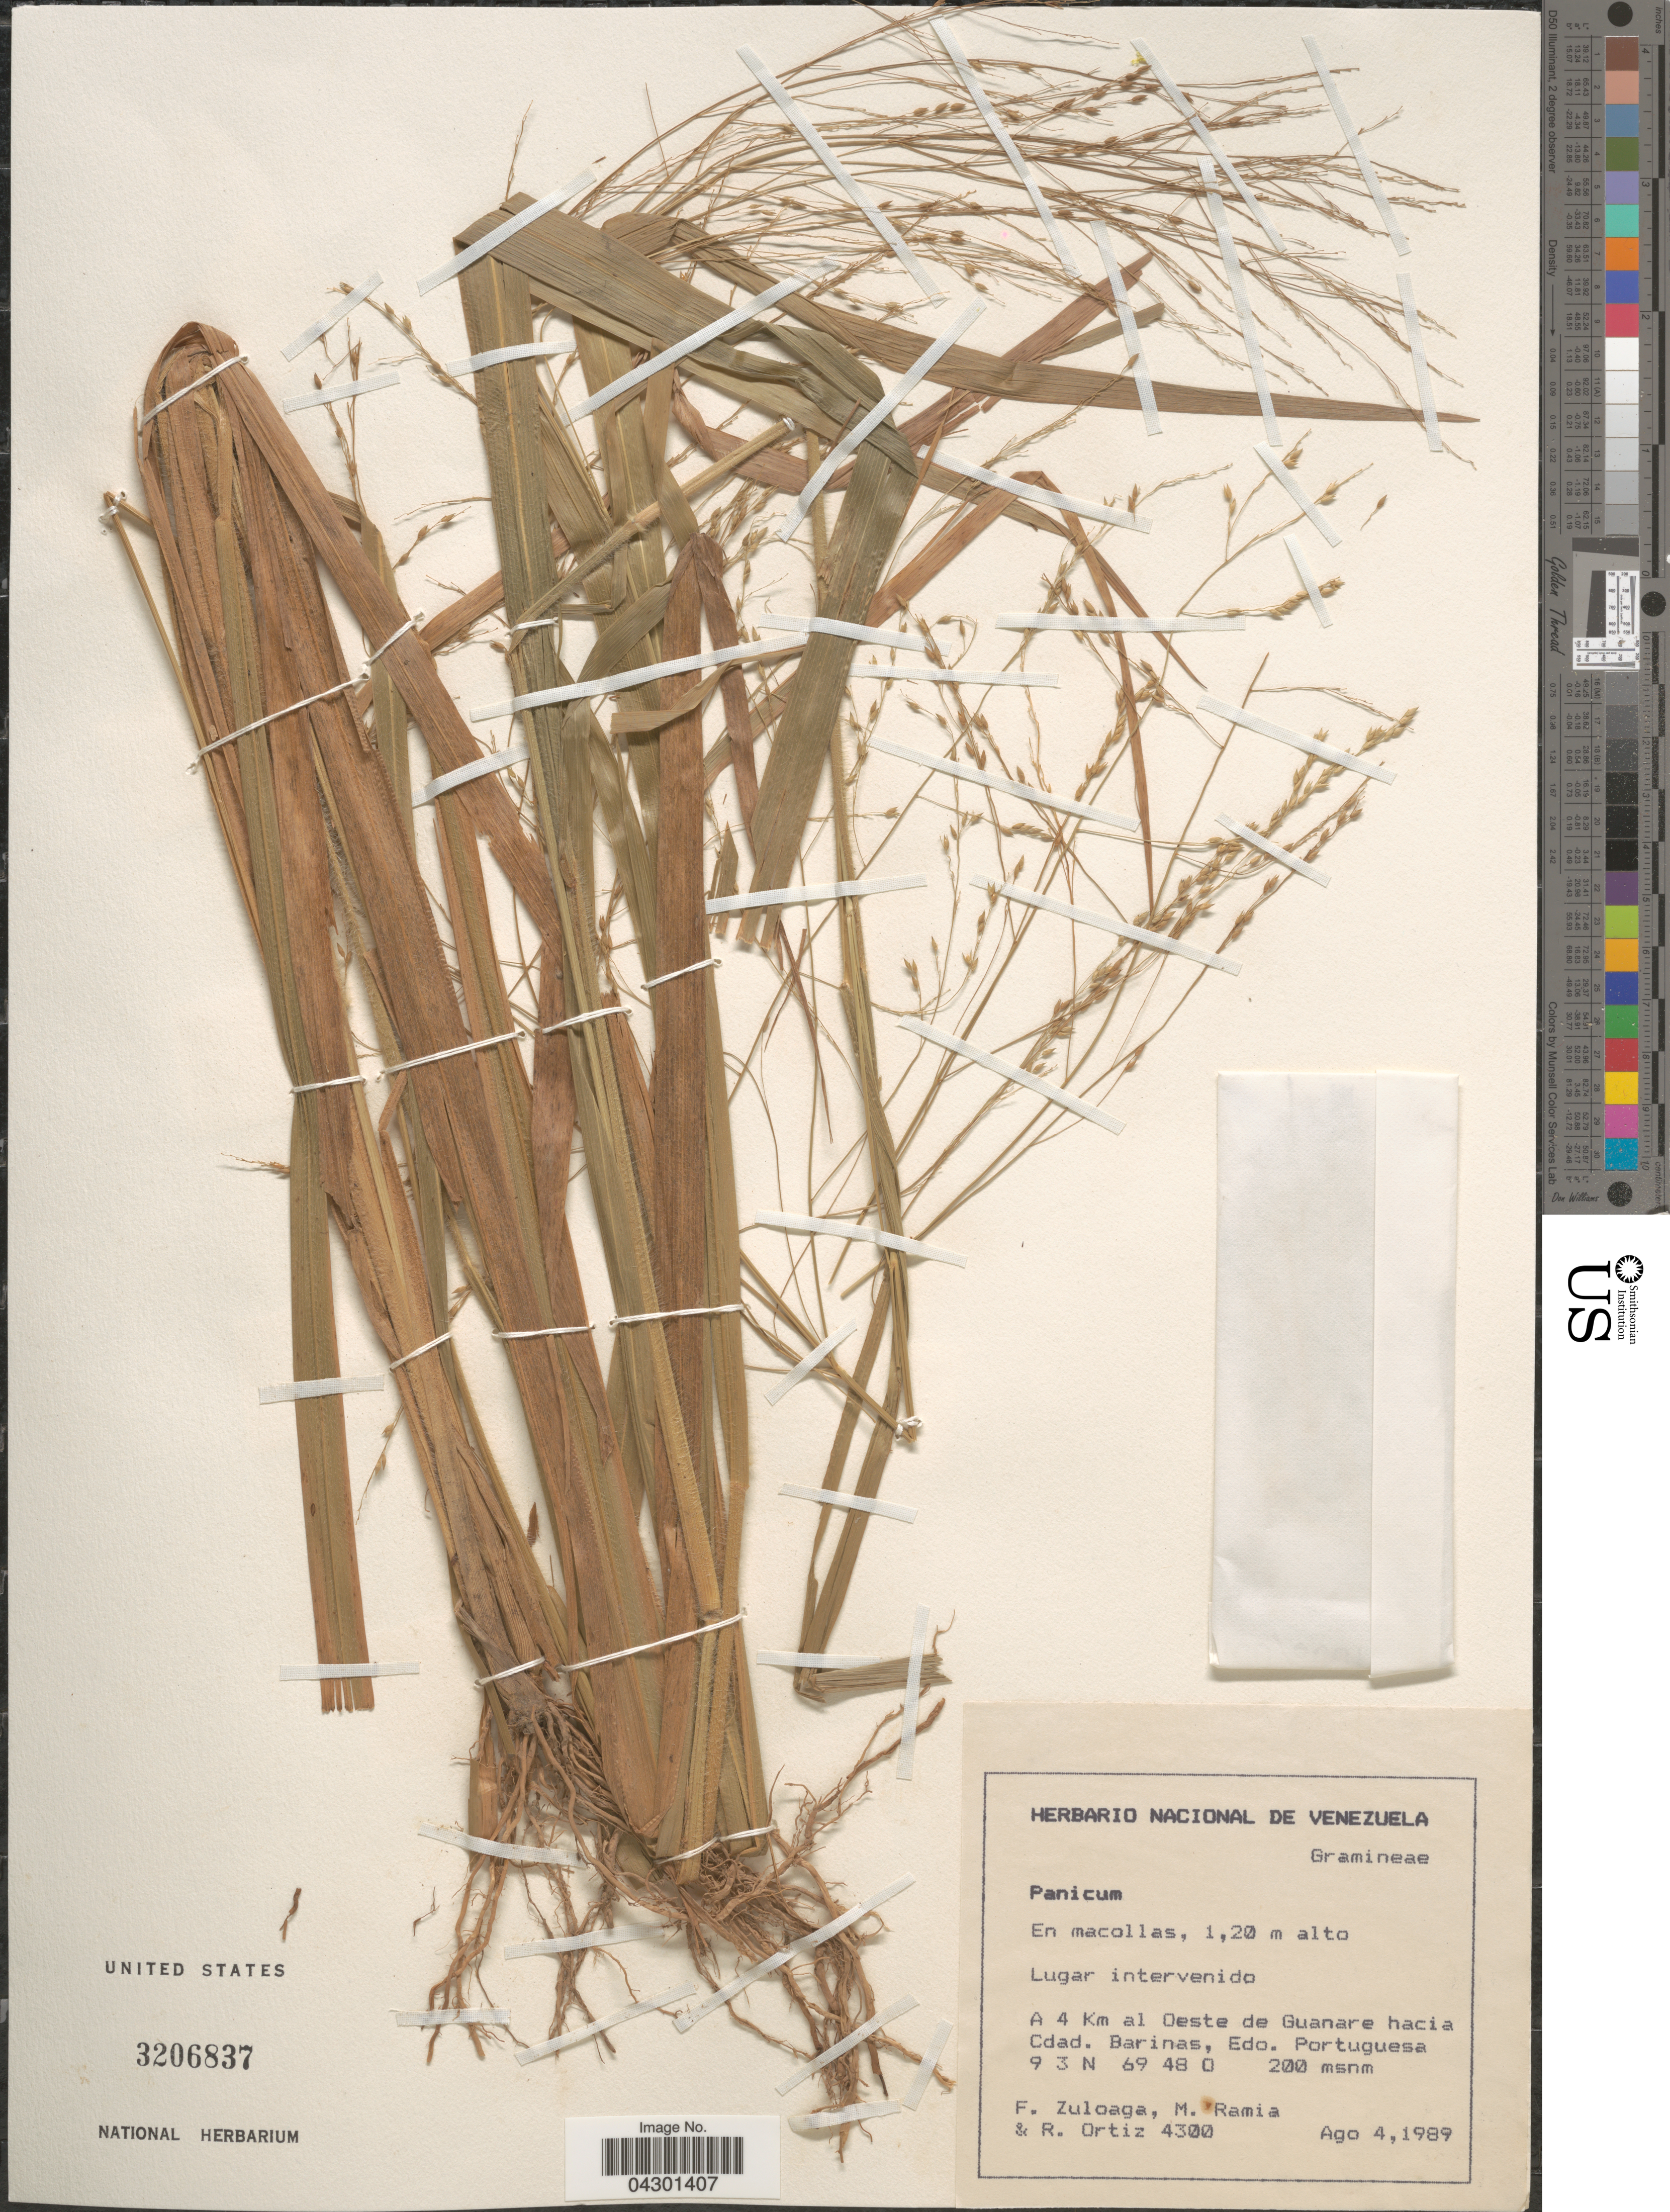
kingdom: Plantae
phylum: Tracheophyta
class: Liliopsida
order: Poales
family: Poaceae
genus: Panicum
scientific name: Panicum sp.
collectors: F. Zuloaga, M. Ramia & R. Ortiz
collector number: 4300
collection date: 1989-08-04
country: Venezuela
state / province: Portuguesa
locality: A 4 Km al Oeste de Guanare hacia Cdad. Barinas.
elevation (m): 200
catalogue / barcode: US 3206837